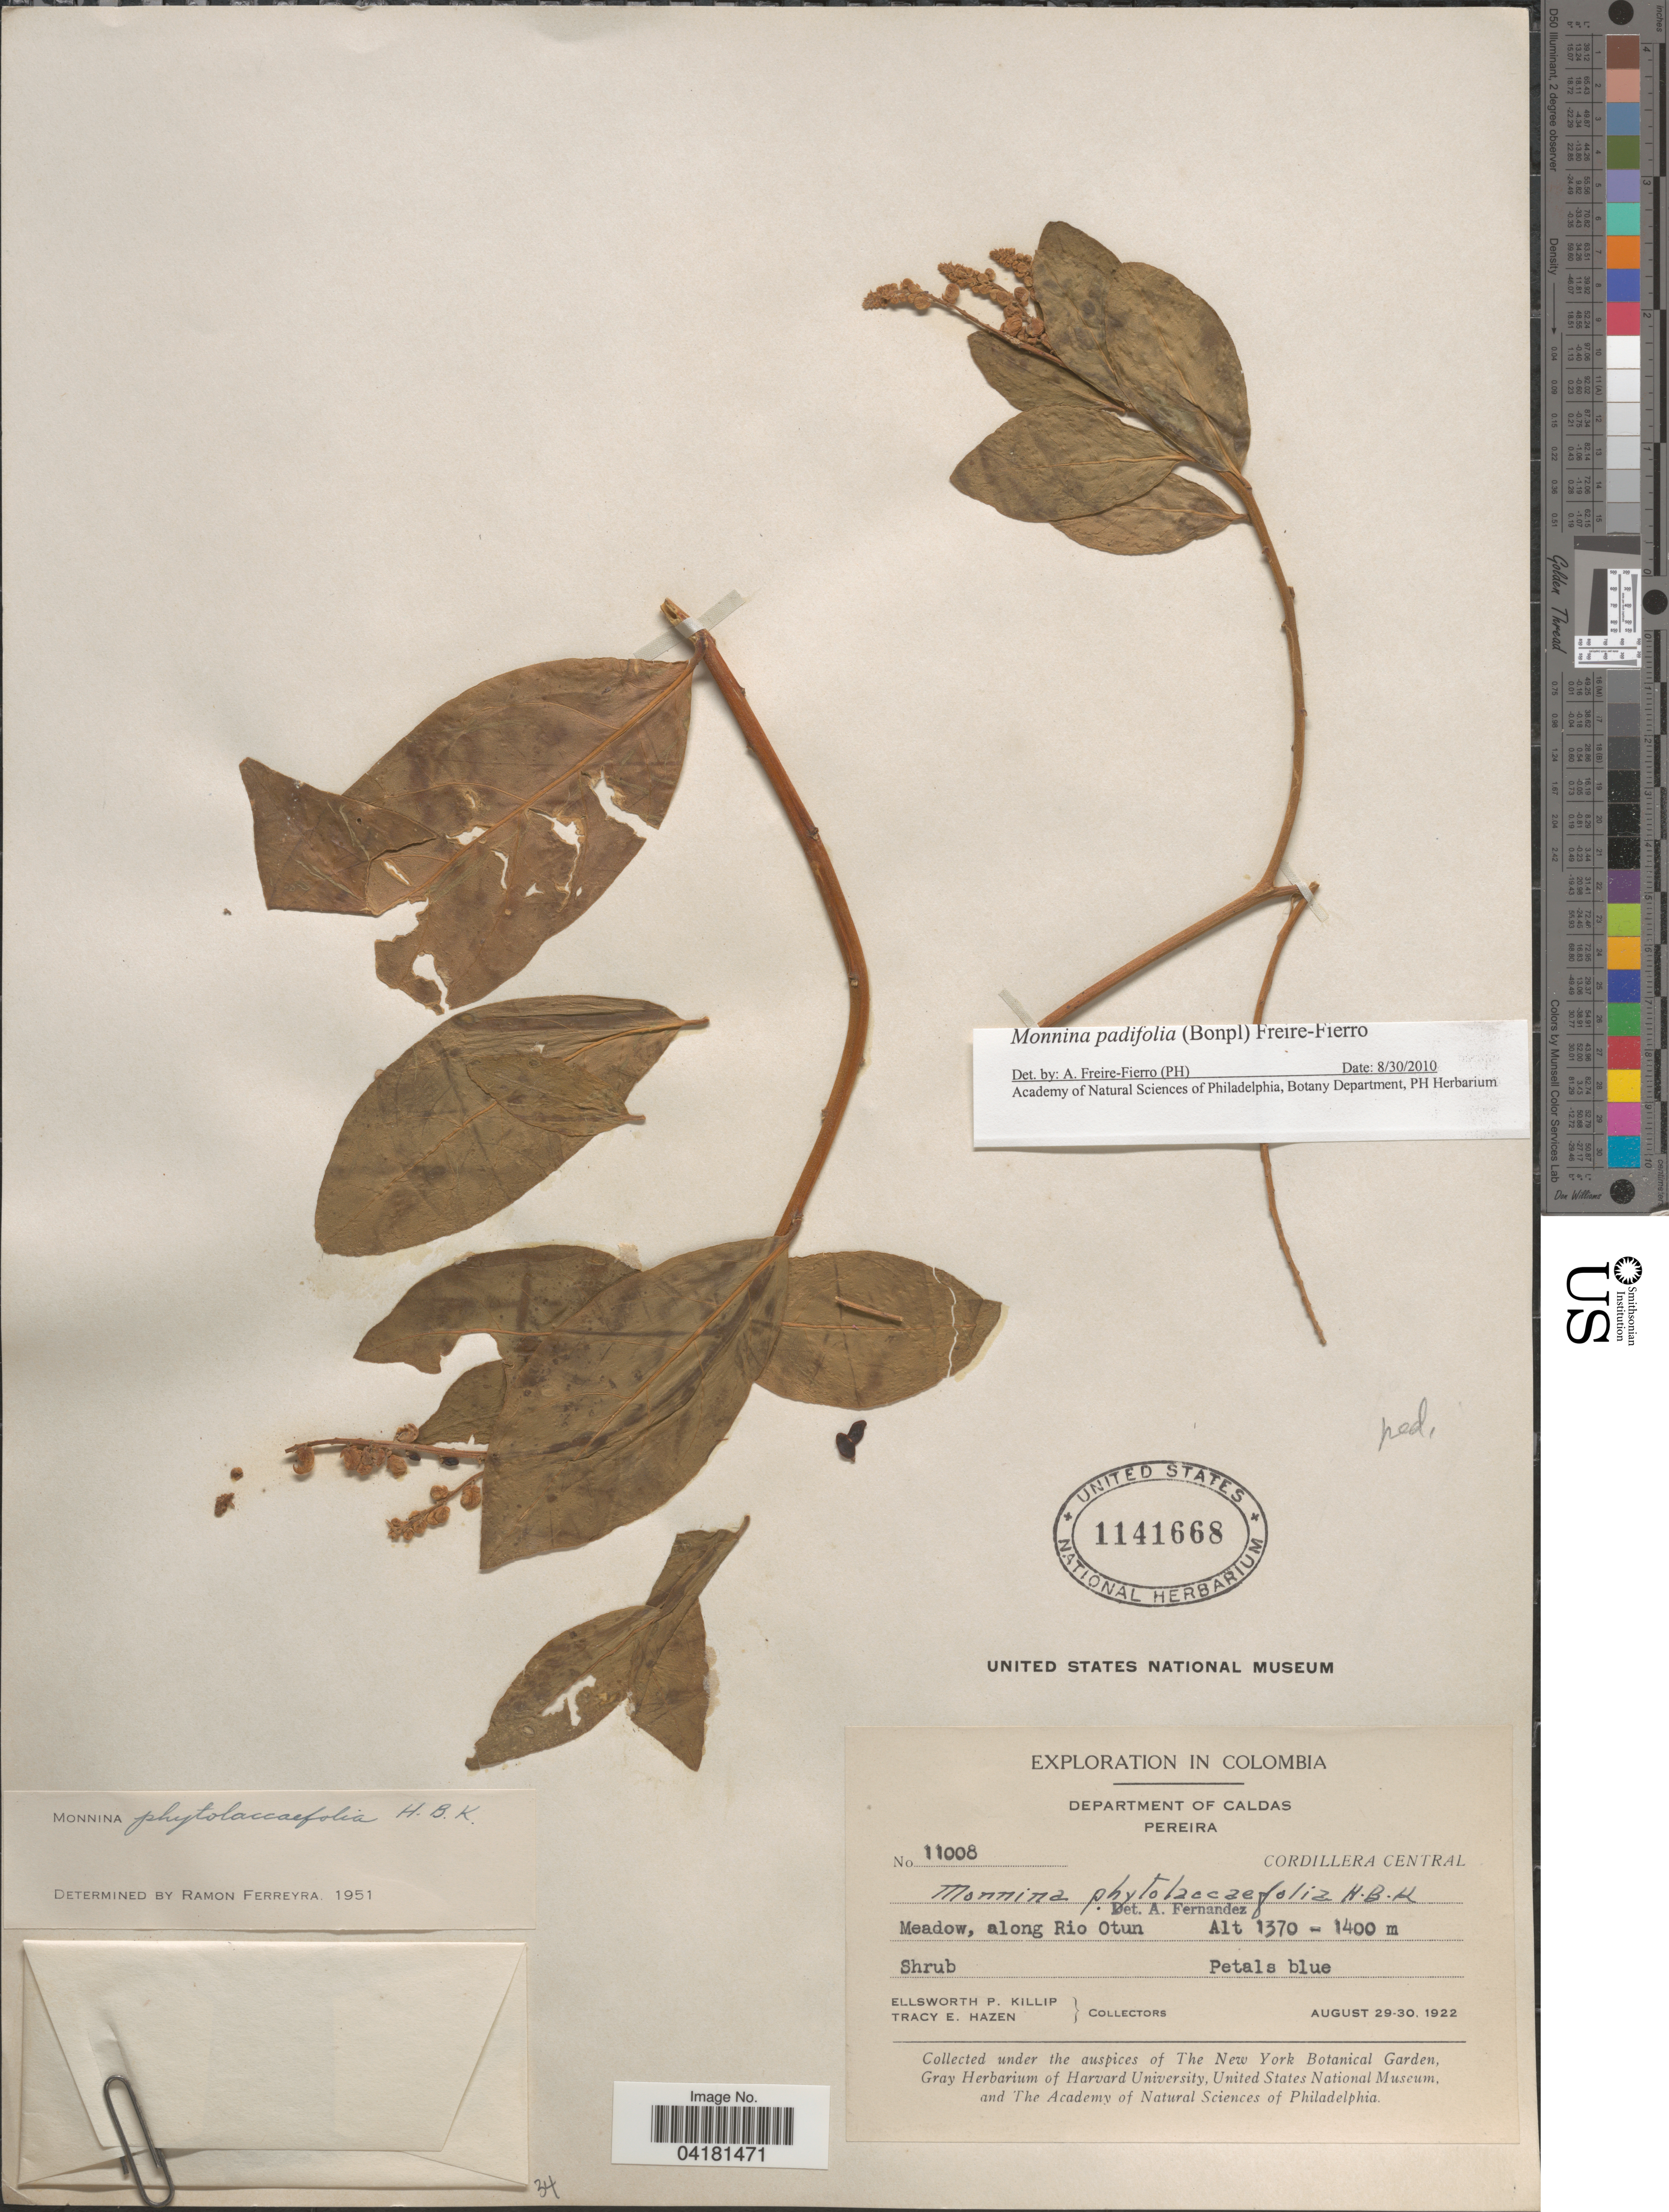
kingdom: Plantae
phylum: Tracheophyta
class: Magnoliopsida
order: Fabales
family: Polygalaceae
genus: Monnina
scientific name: Monnina padifolia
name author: (Bonpl.) Freire-Fierro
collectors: E. P. Killip & T. E. Hazen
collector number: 11008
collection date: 1922-08-29/1922-08-30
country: Colombia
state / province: Caldas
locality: Exploration in Colombia. Department of Caldas. Pereira. Cordillera Central. Meadow, along Rio Otun.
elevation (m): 1370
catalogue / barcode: US 1141668